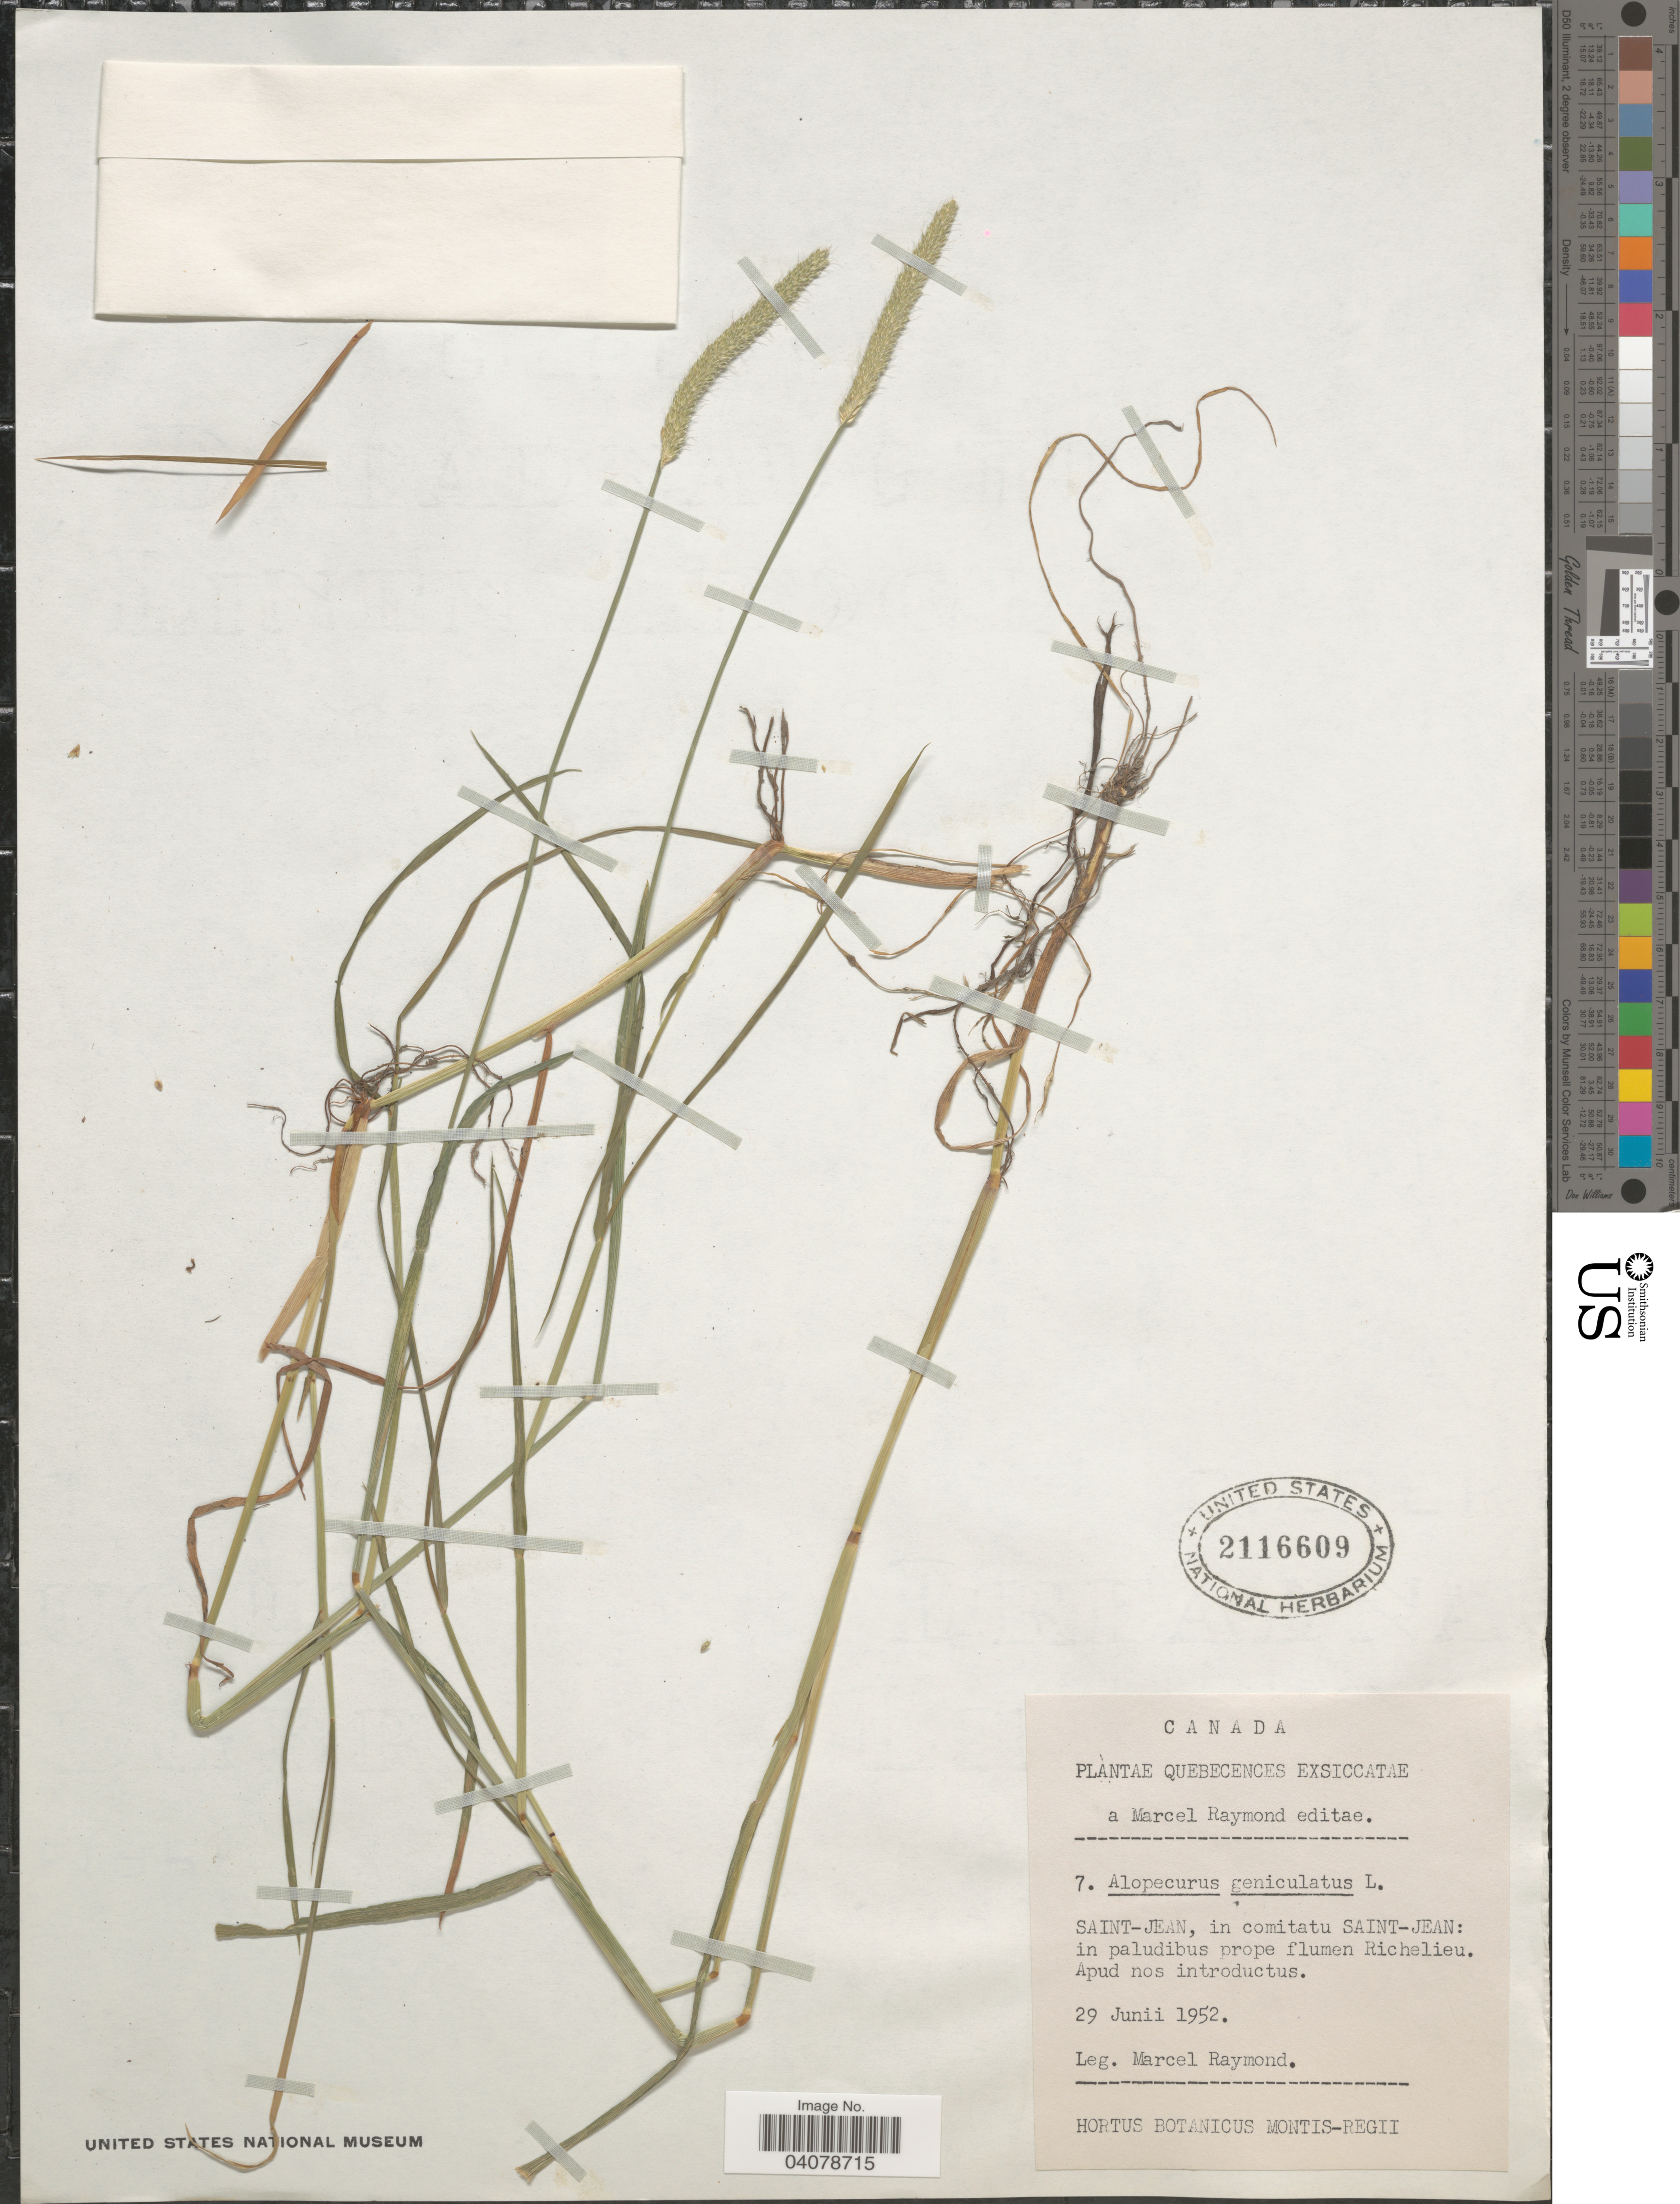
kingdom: Plantae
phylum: Tracheophyta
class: Liliopsida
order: Poales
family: Poaceae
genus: Alopecurus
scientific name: Alopecurus geniculatus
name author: L.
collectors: M. Raymond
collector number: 7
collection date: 1952-06-29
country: Canada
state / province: Quebec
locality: Saint-Jean, in comitatu Saint-Jean: in paludibus prope flumen Richelieu.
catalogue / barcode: US 2116609